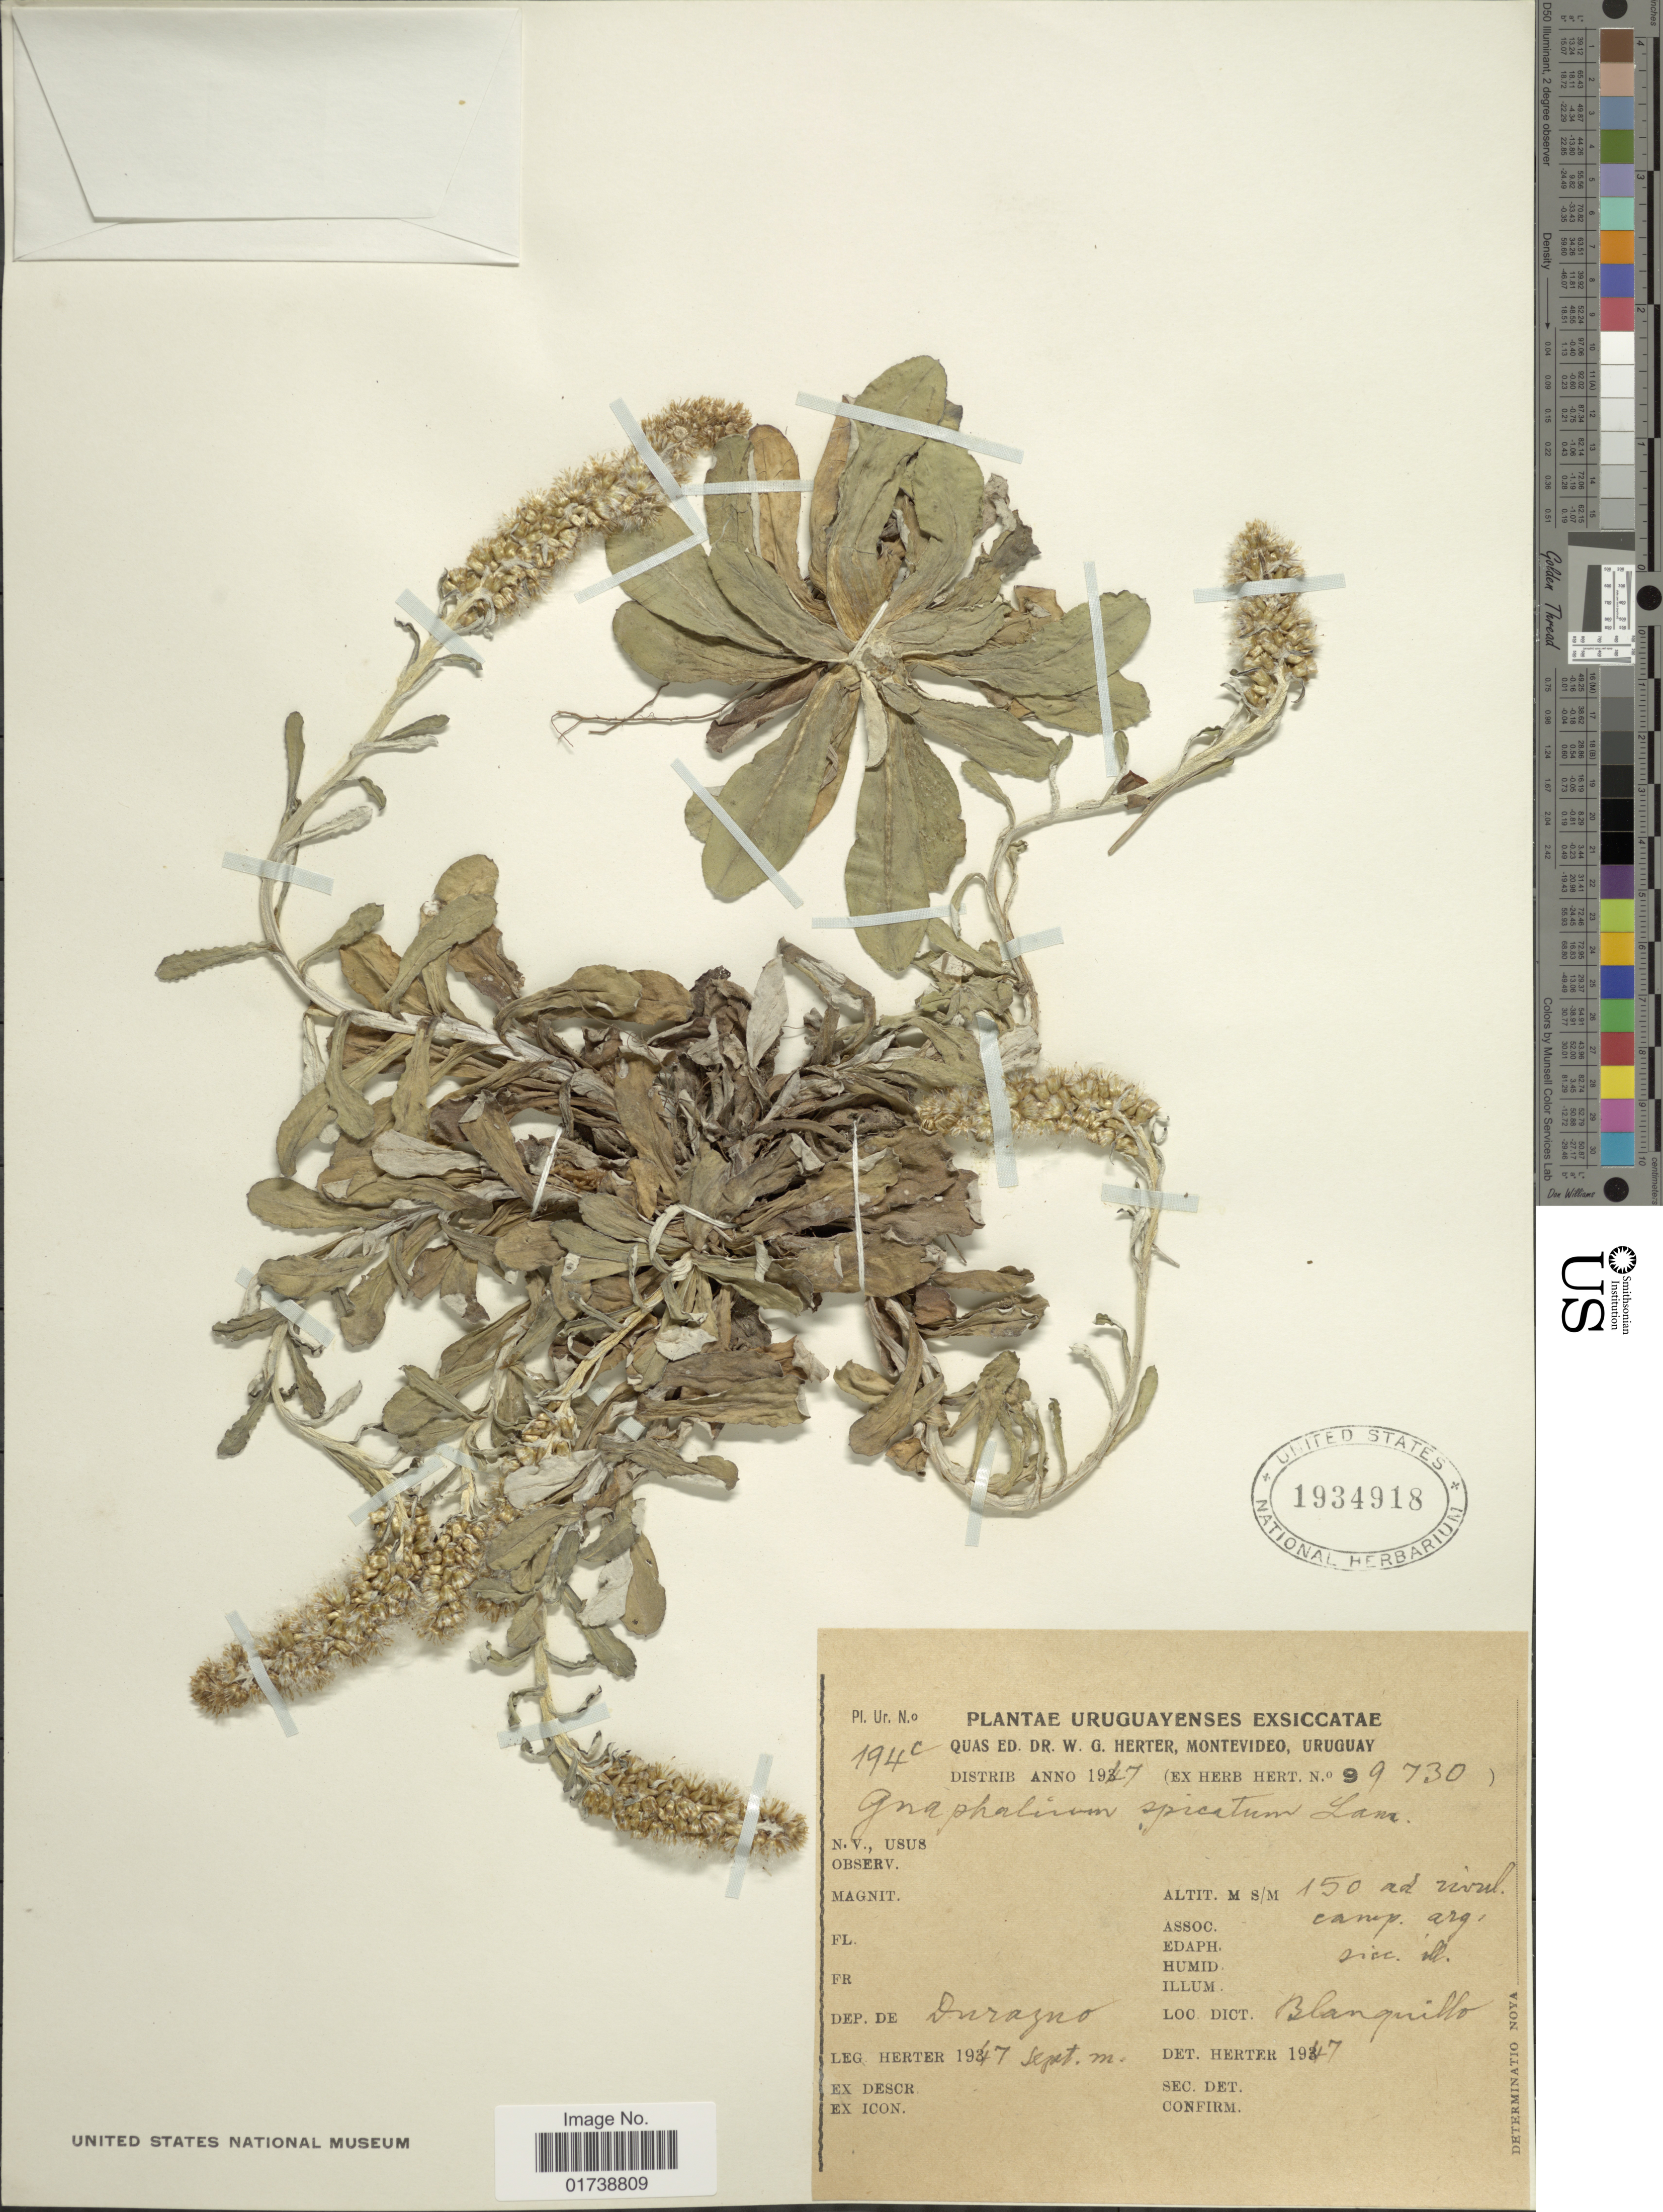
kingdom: Plantae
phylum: Tracheophyta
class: Magnoliopsida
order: Asterales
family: Asteraceae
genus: Gamochaeta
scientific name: Gamochaeta spicata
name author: (Lam.) Cabrera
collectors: W. G. Herter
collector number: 194c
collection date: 1947-09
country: Uruguay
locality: Duragno, Blanquillo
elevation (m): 150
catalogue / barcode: US 1934918